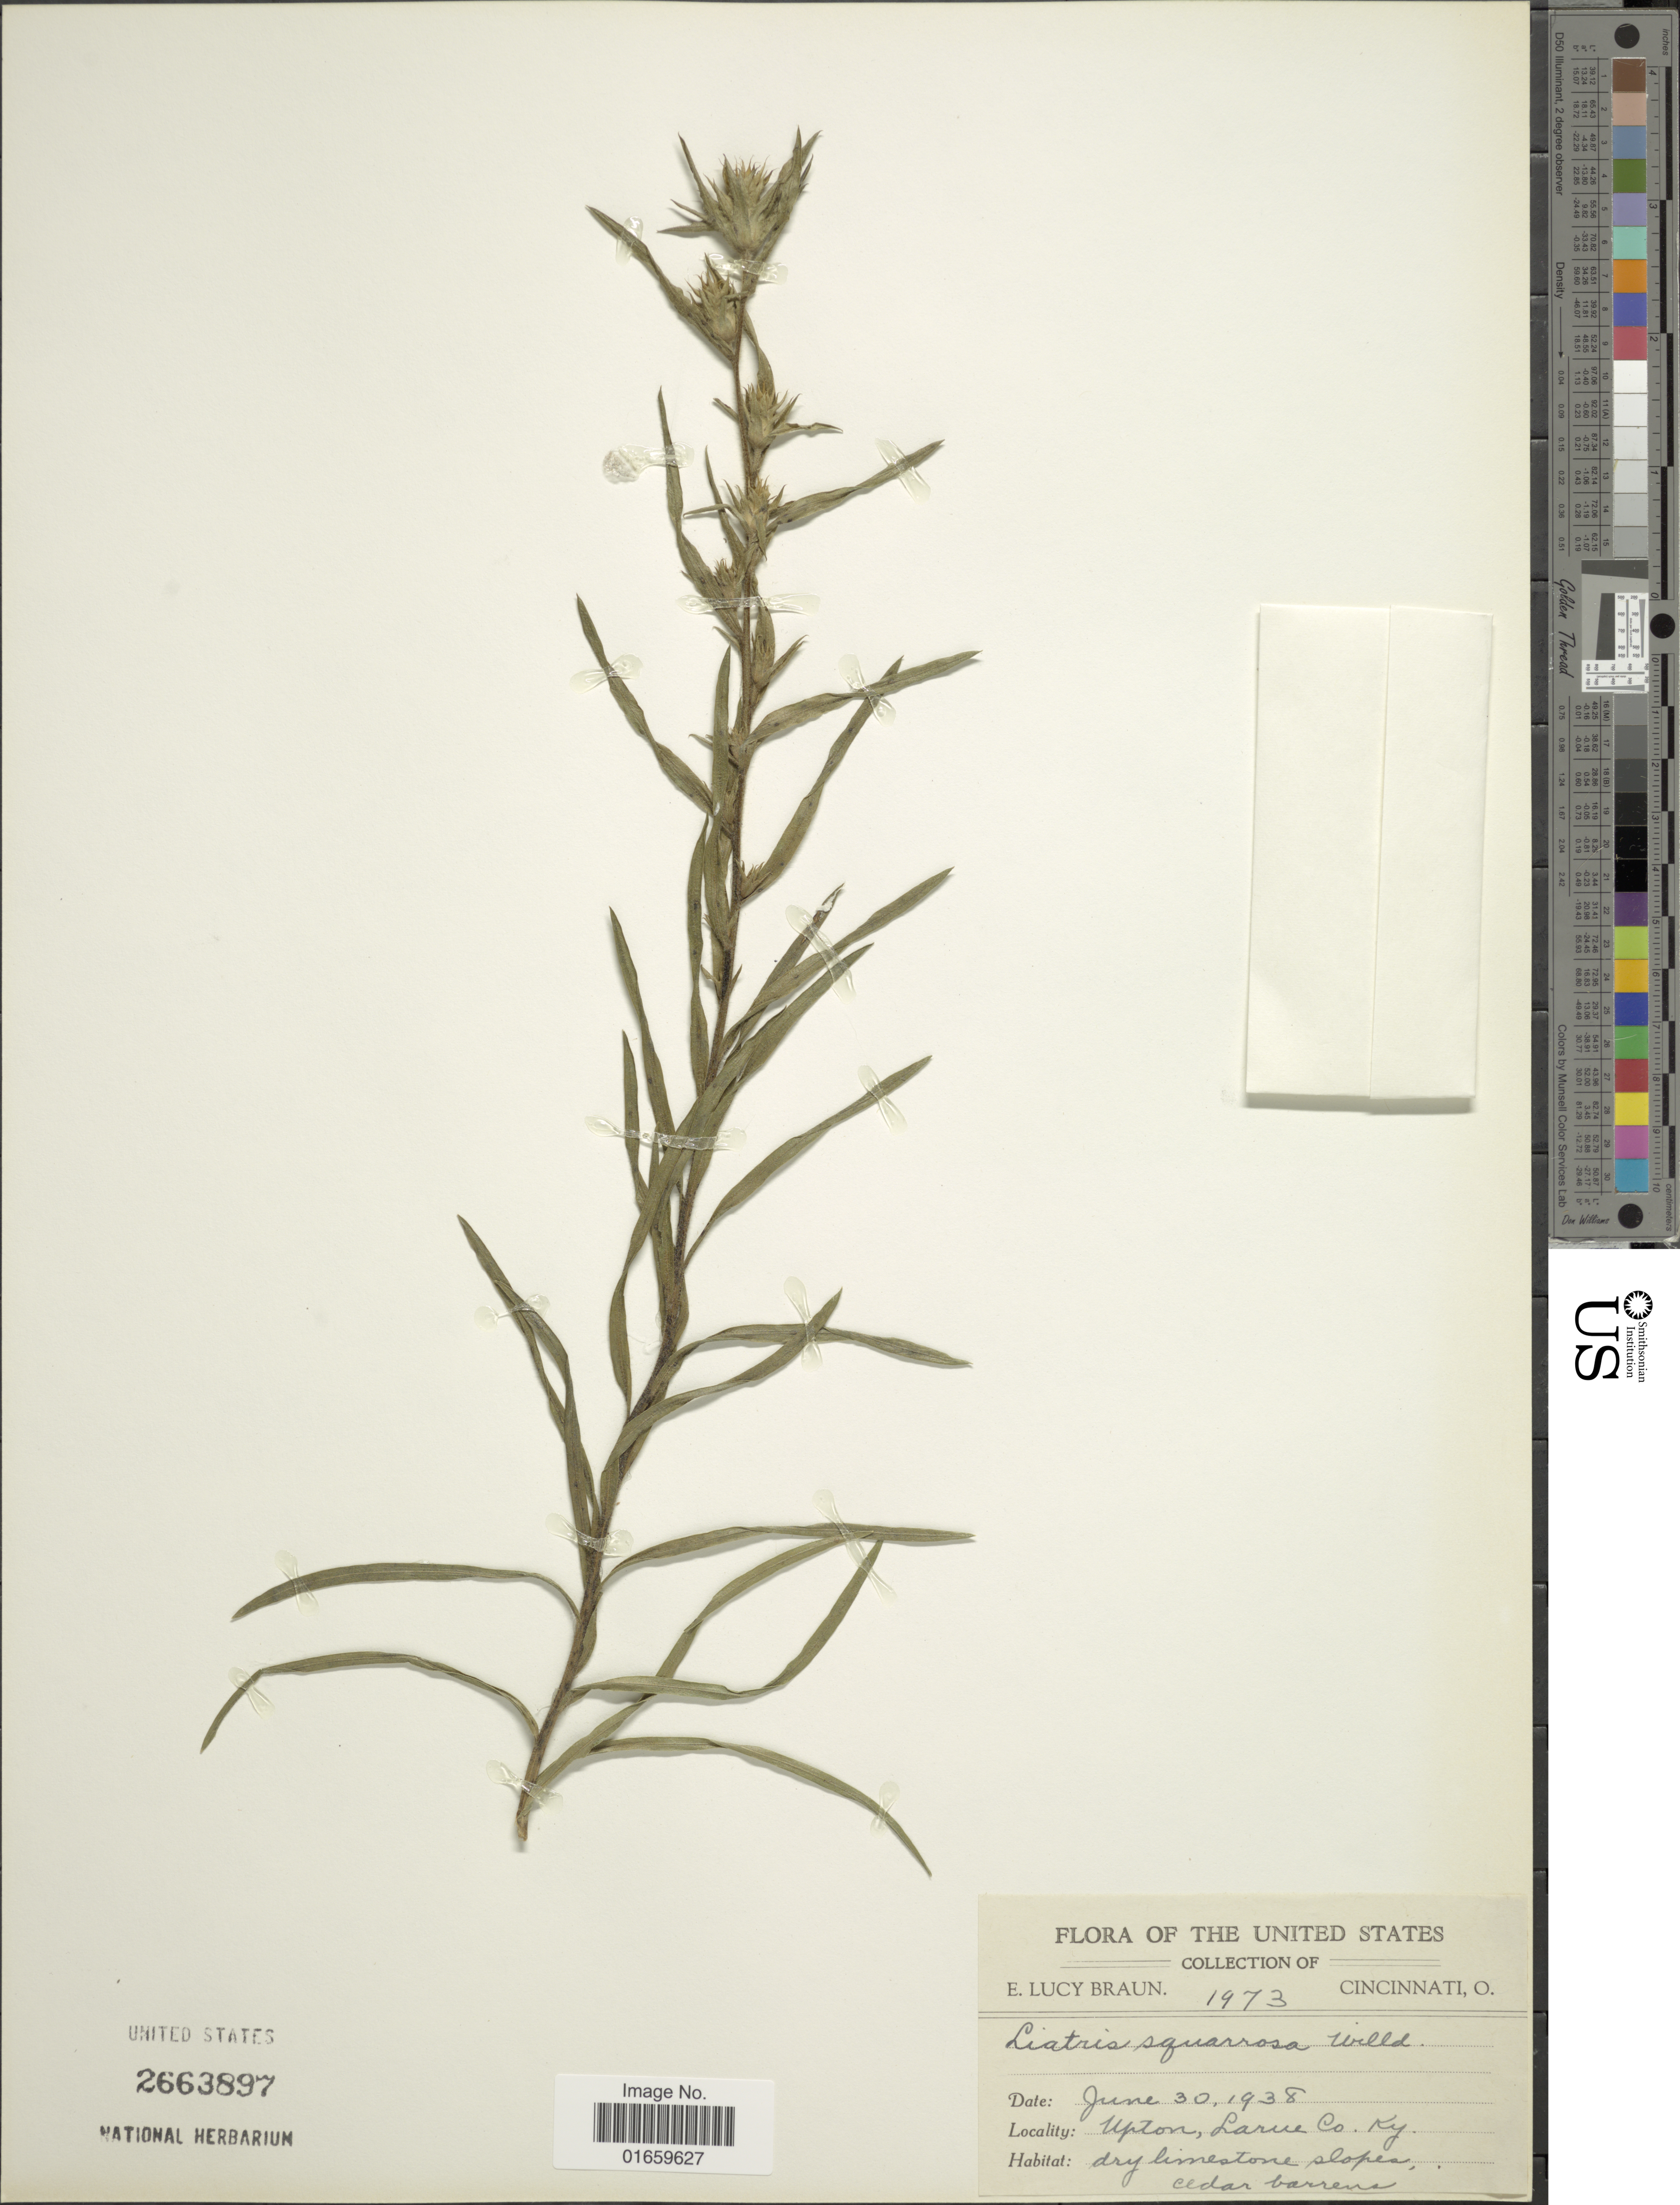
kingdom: Plantae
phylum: Tracheophyta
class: Magnoliopsida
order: Asterales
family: Asteraceae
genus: Liatris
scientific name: Liatris squarrosa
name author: (L.) Michx.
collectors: E. L. Braun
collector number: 1973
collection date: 1938-06-30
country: United States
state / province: Kentucky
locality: Upton, Laue Co.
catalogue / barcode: US 2663897